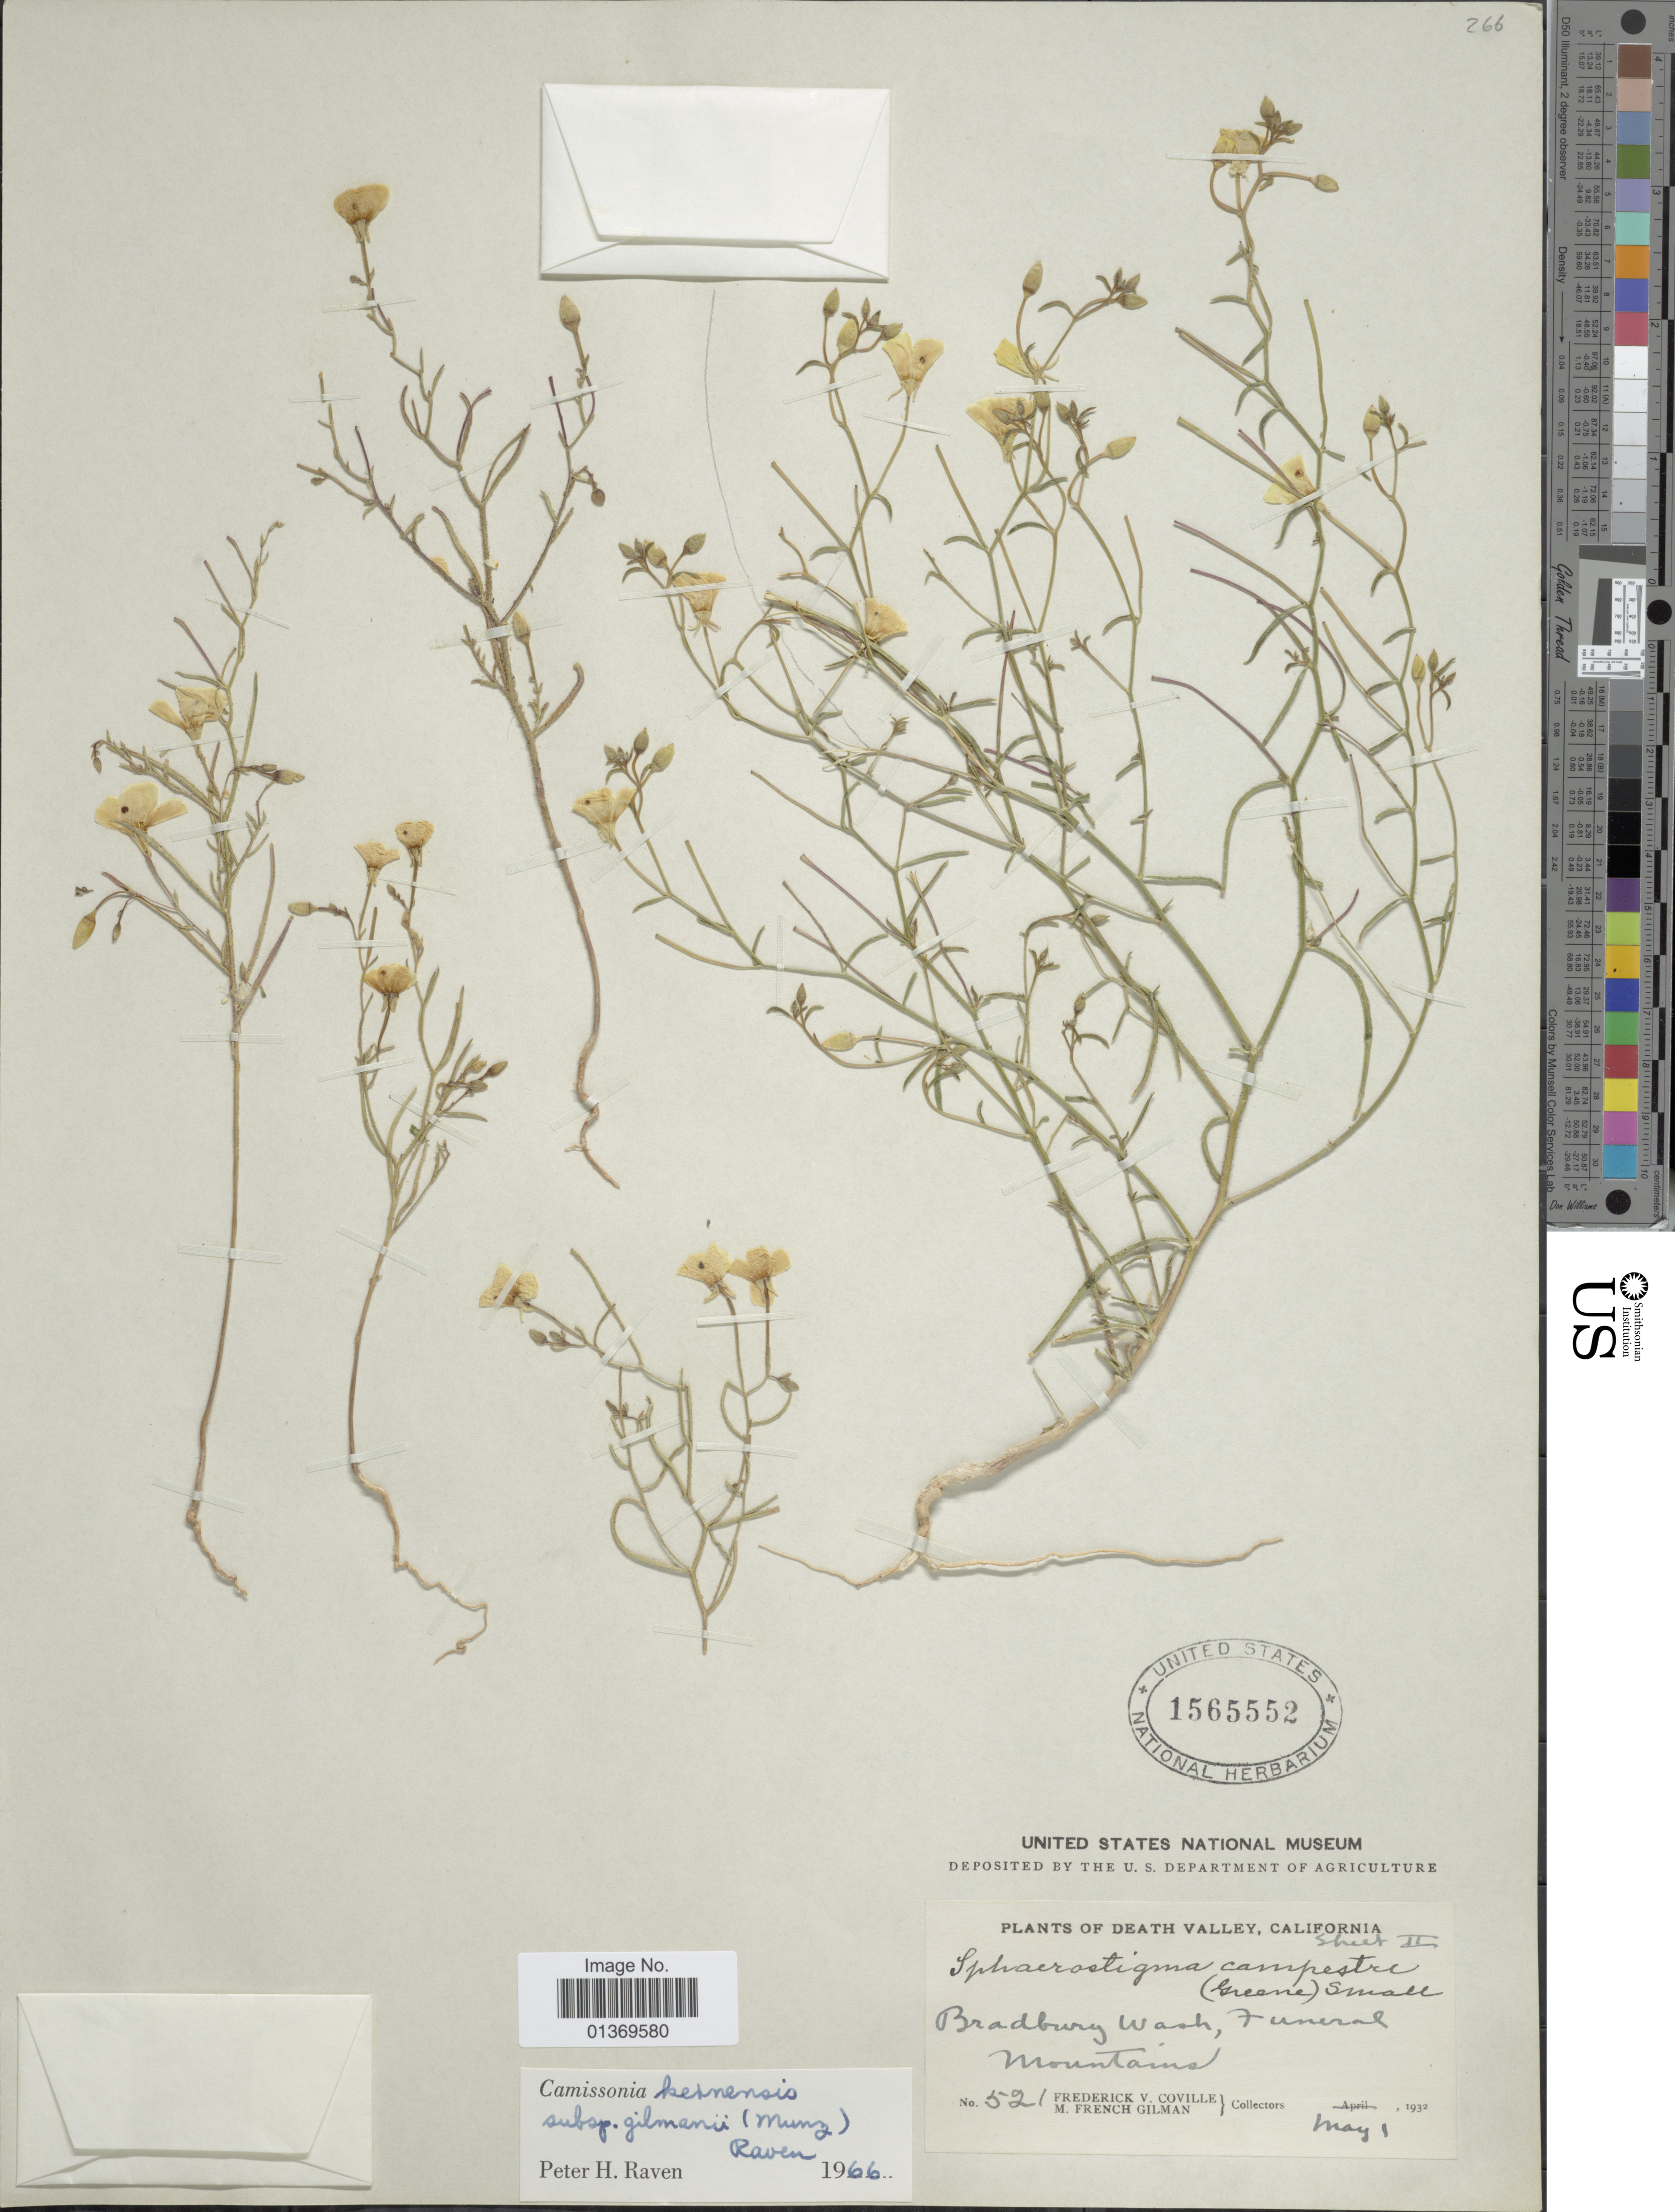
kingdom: Plantae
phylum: Tracheophyta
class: Magnoliopsida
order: Myrtales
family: Onagraceae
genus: Camissonia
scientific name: Camissonia kernensis subsp. gilmanii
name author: (Munz) P.H. Raven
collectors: F. V. Coville & M. F. Gilman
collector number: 521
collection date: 1932-05-01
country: United States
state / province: California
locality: Death Valley, Bradbury Wash, funeral Mountains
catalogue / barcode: US 1565552